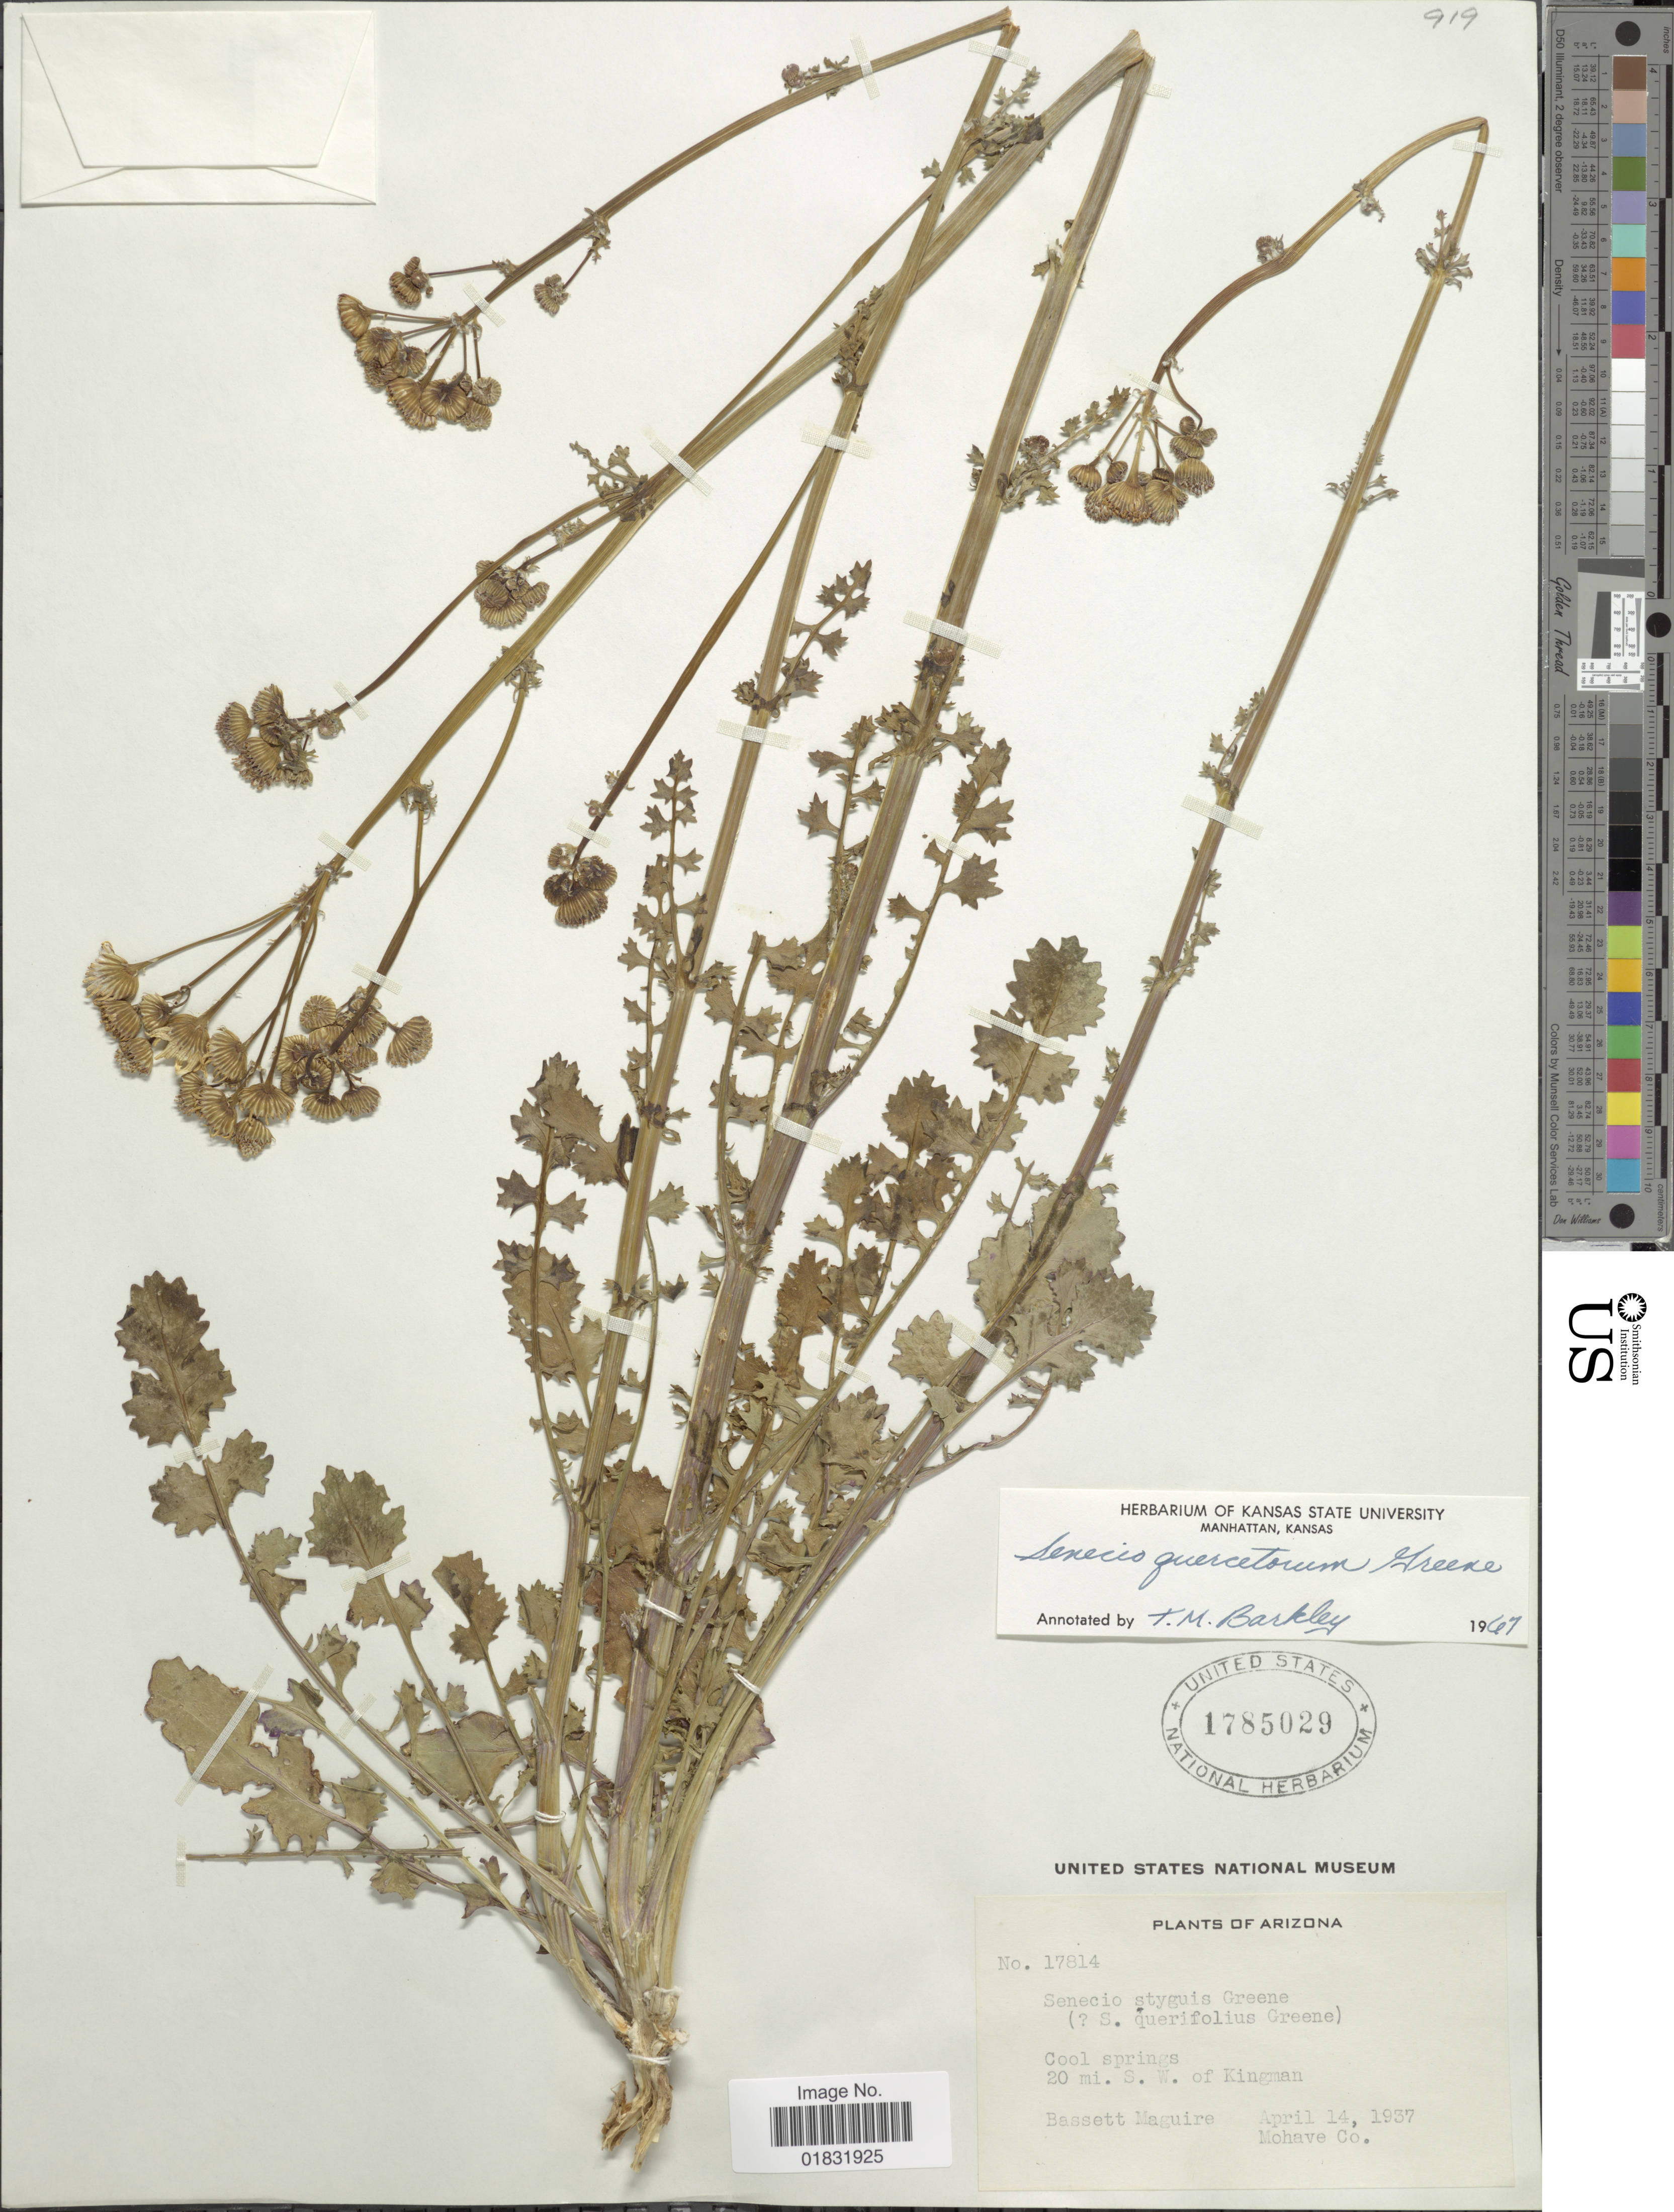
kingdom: Plantae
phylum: Tracheophyta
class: Magnoliopsida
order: Asterales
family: Asteraceae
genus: Packera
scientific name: Packera quercetorum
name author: (Greene) C. Jeffrey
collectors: B. Maguire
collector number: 17814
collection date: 1937-04-14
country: United States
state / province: Arizona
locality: Cool springs, 20 mi S.W. of Kingman, Mohave Co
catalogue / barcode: US 1785029